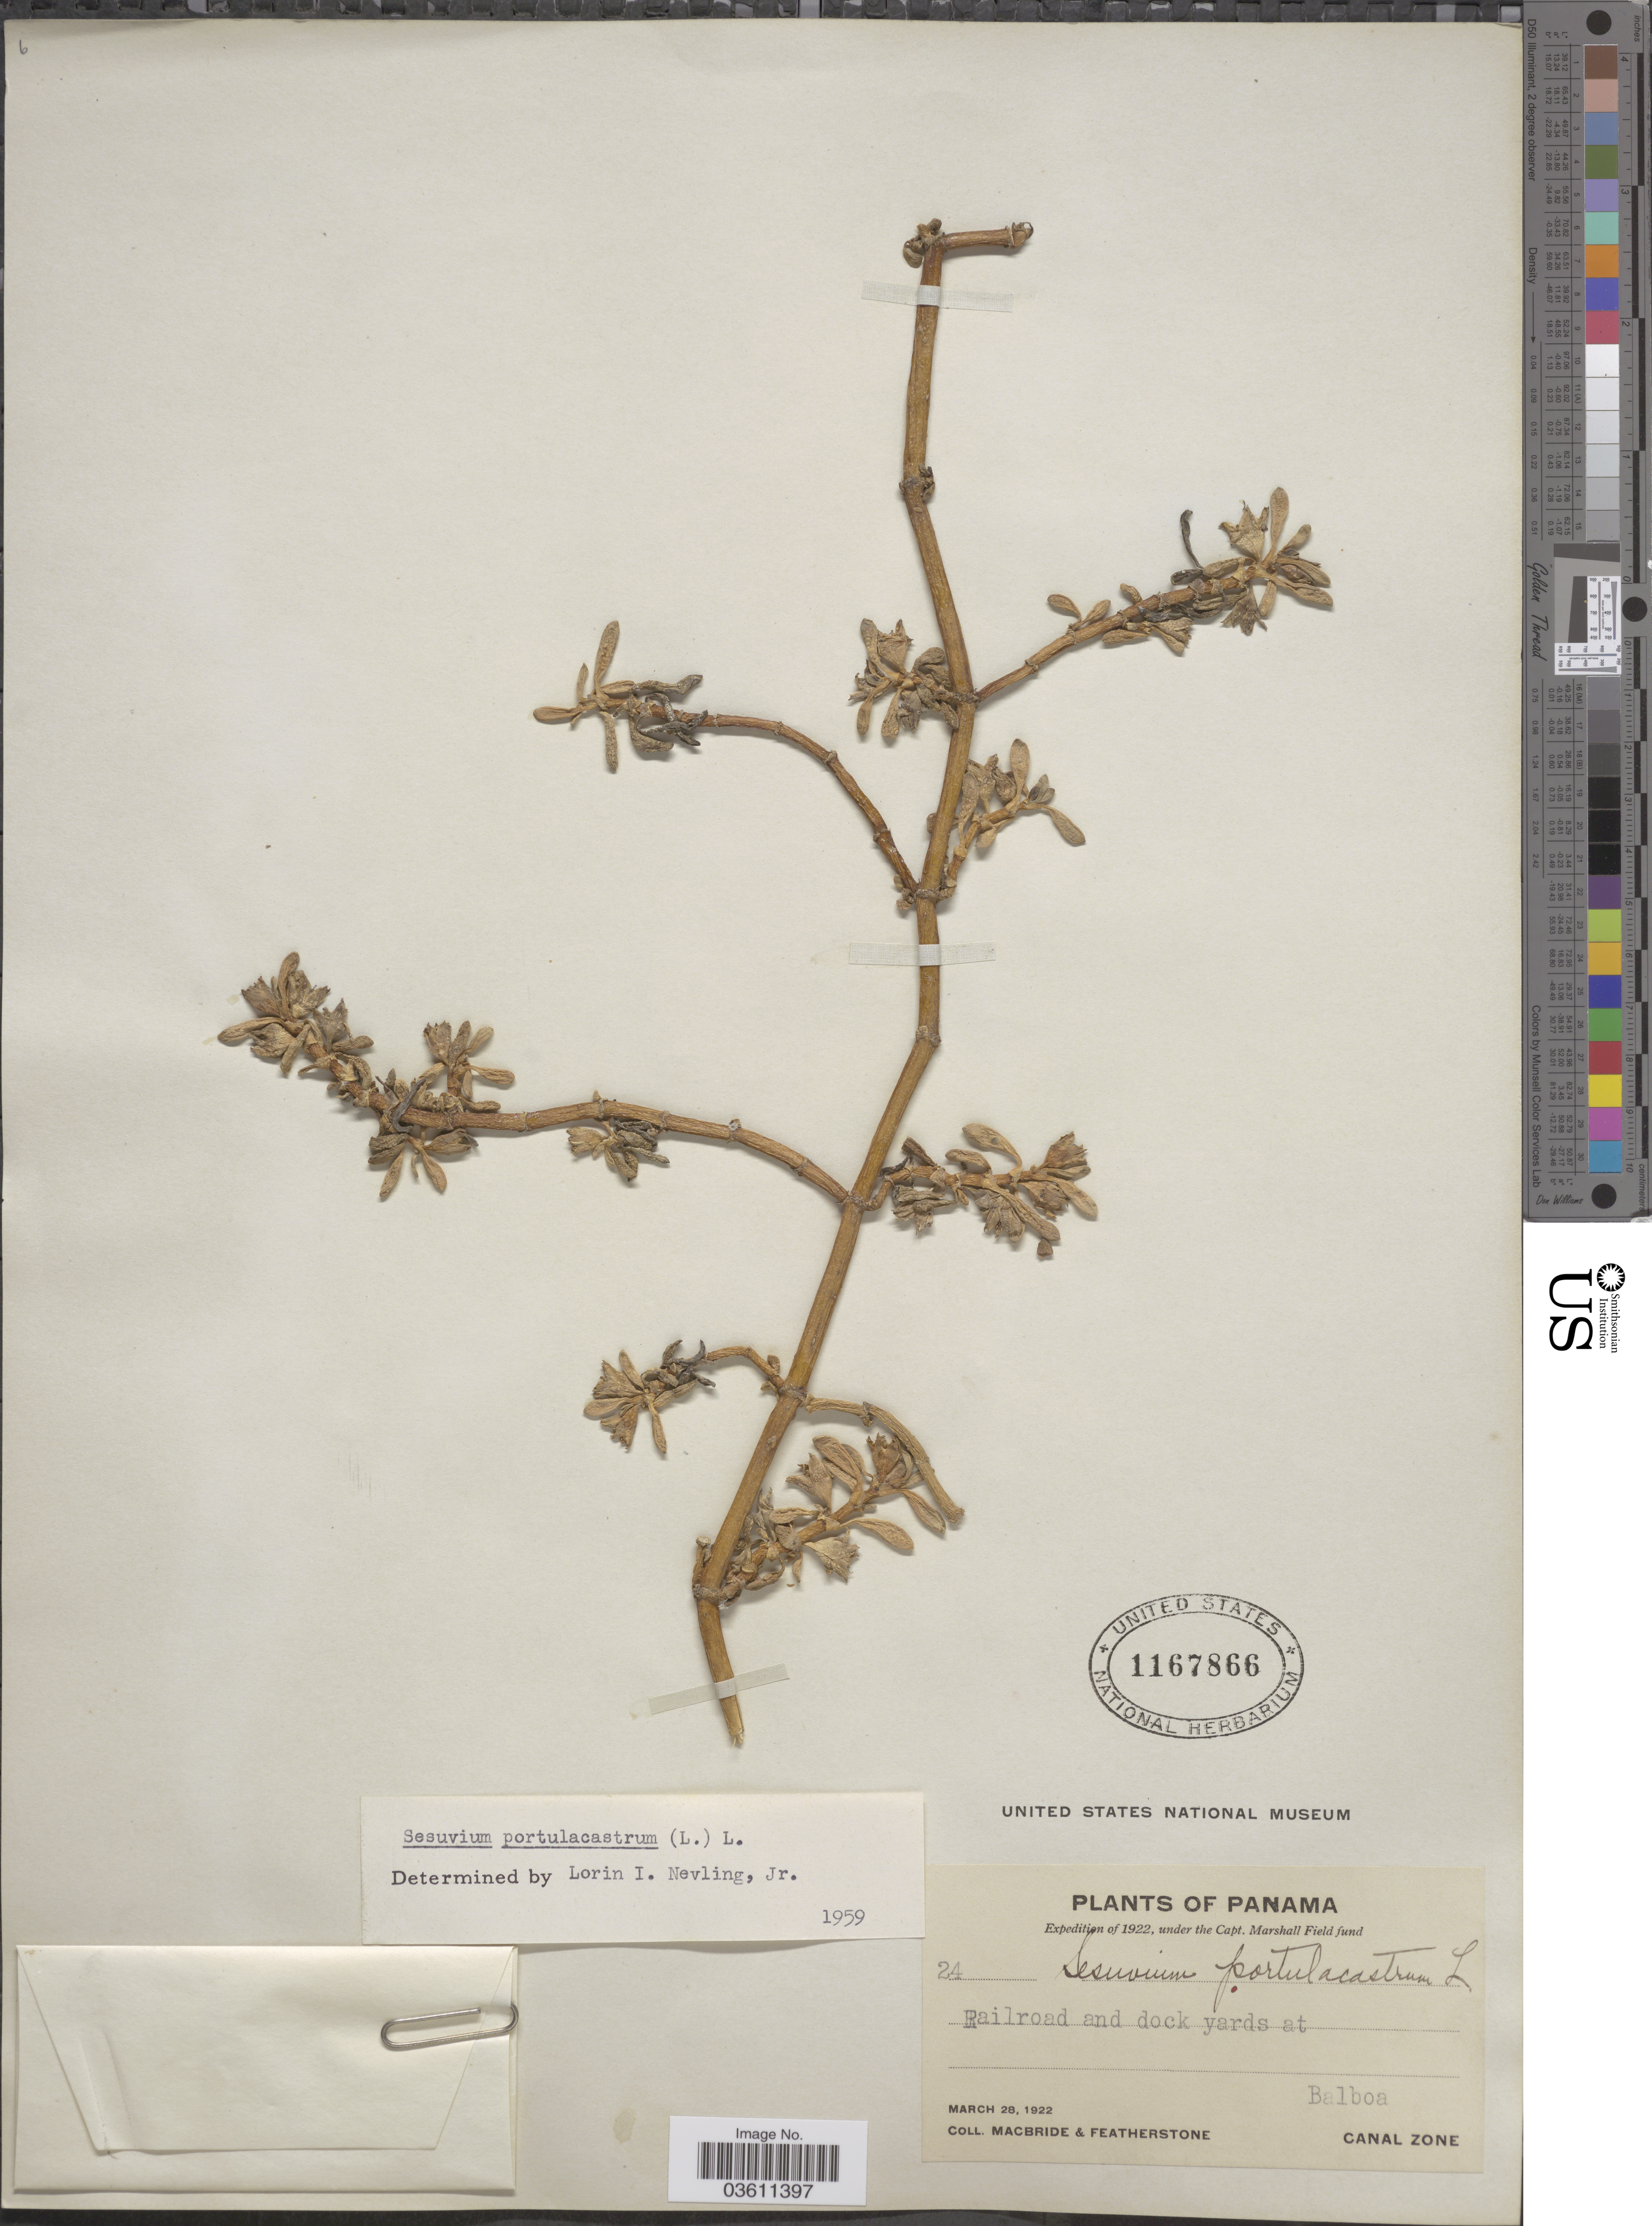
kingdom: Plantae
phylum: Tracheophyta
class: Magnoliopsida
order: Caryophyllales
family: Aizoaceae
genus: Sesuvium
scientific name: Sesuvium portulacastrum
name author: (L.) L.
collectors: Macbride, -- & -. Featherstone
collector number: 24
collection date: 1922-03-28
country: Panama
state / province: Colón / Panamá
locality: Railroad and dock yards at Balboa. Canal Zone.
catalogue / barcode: US 1167866